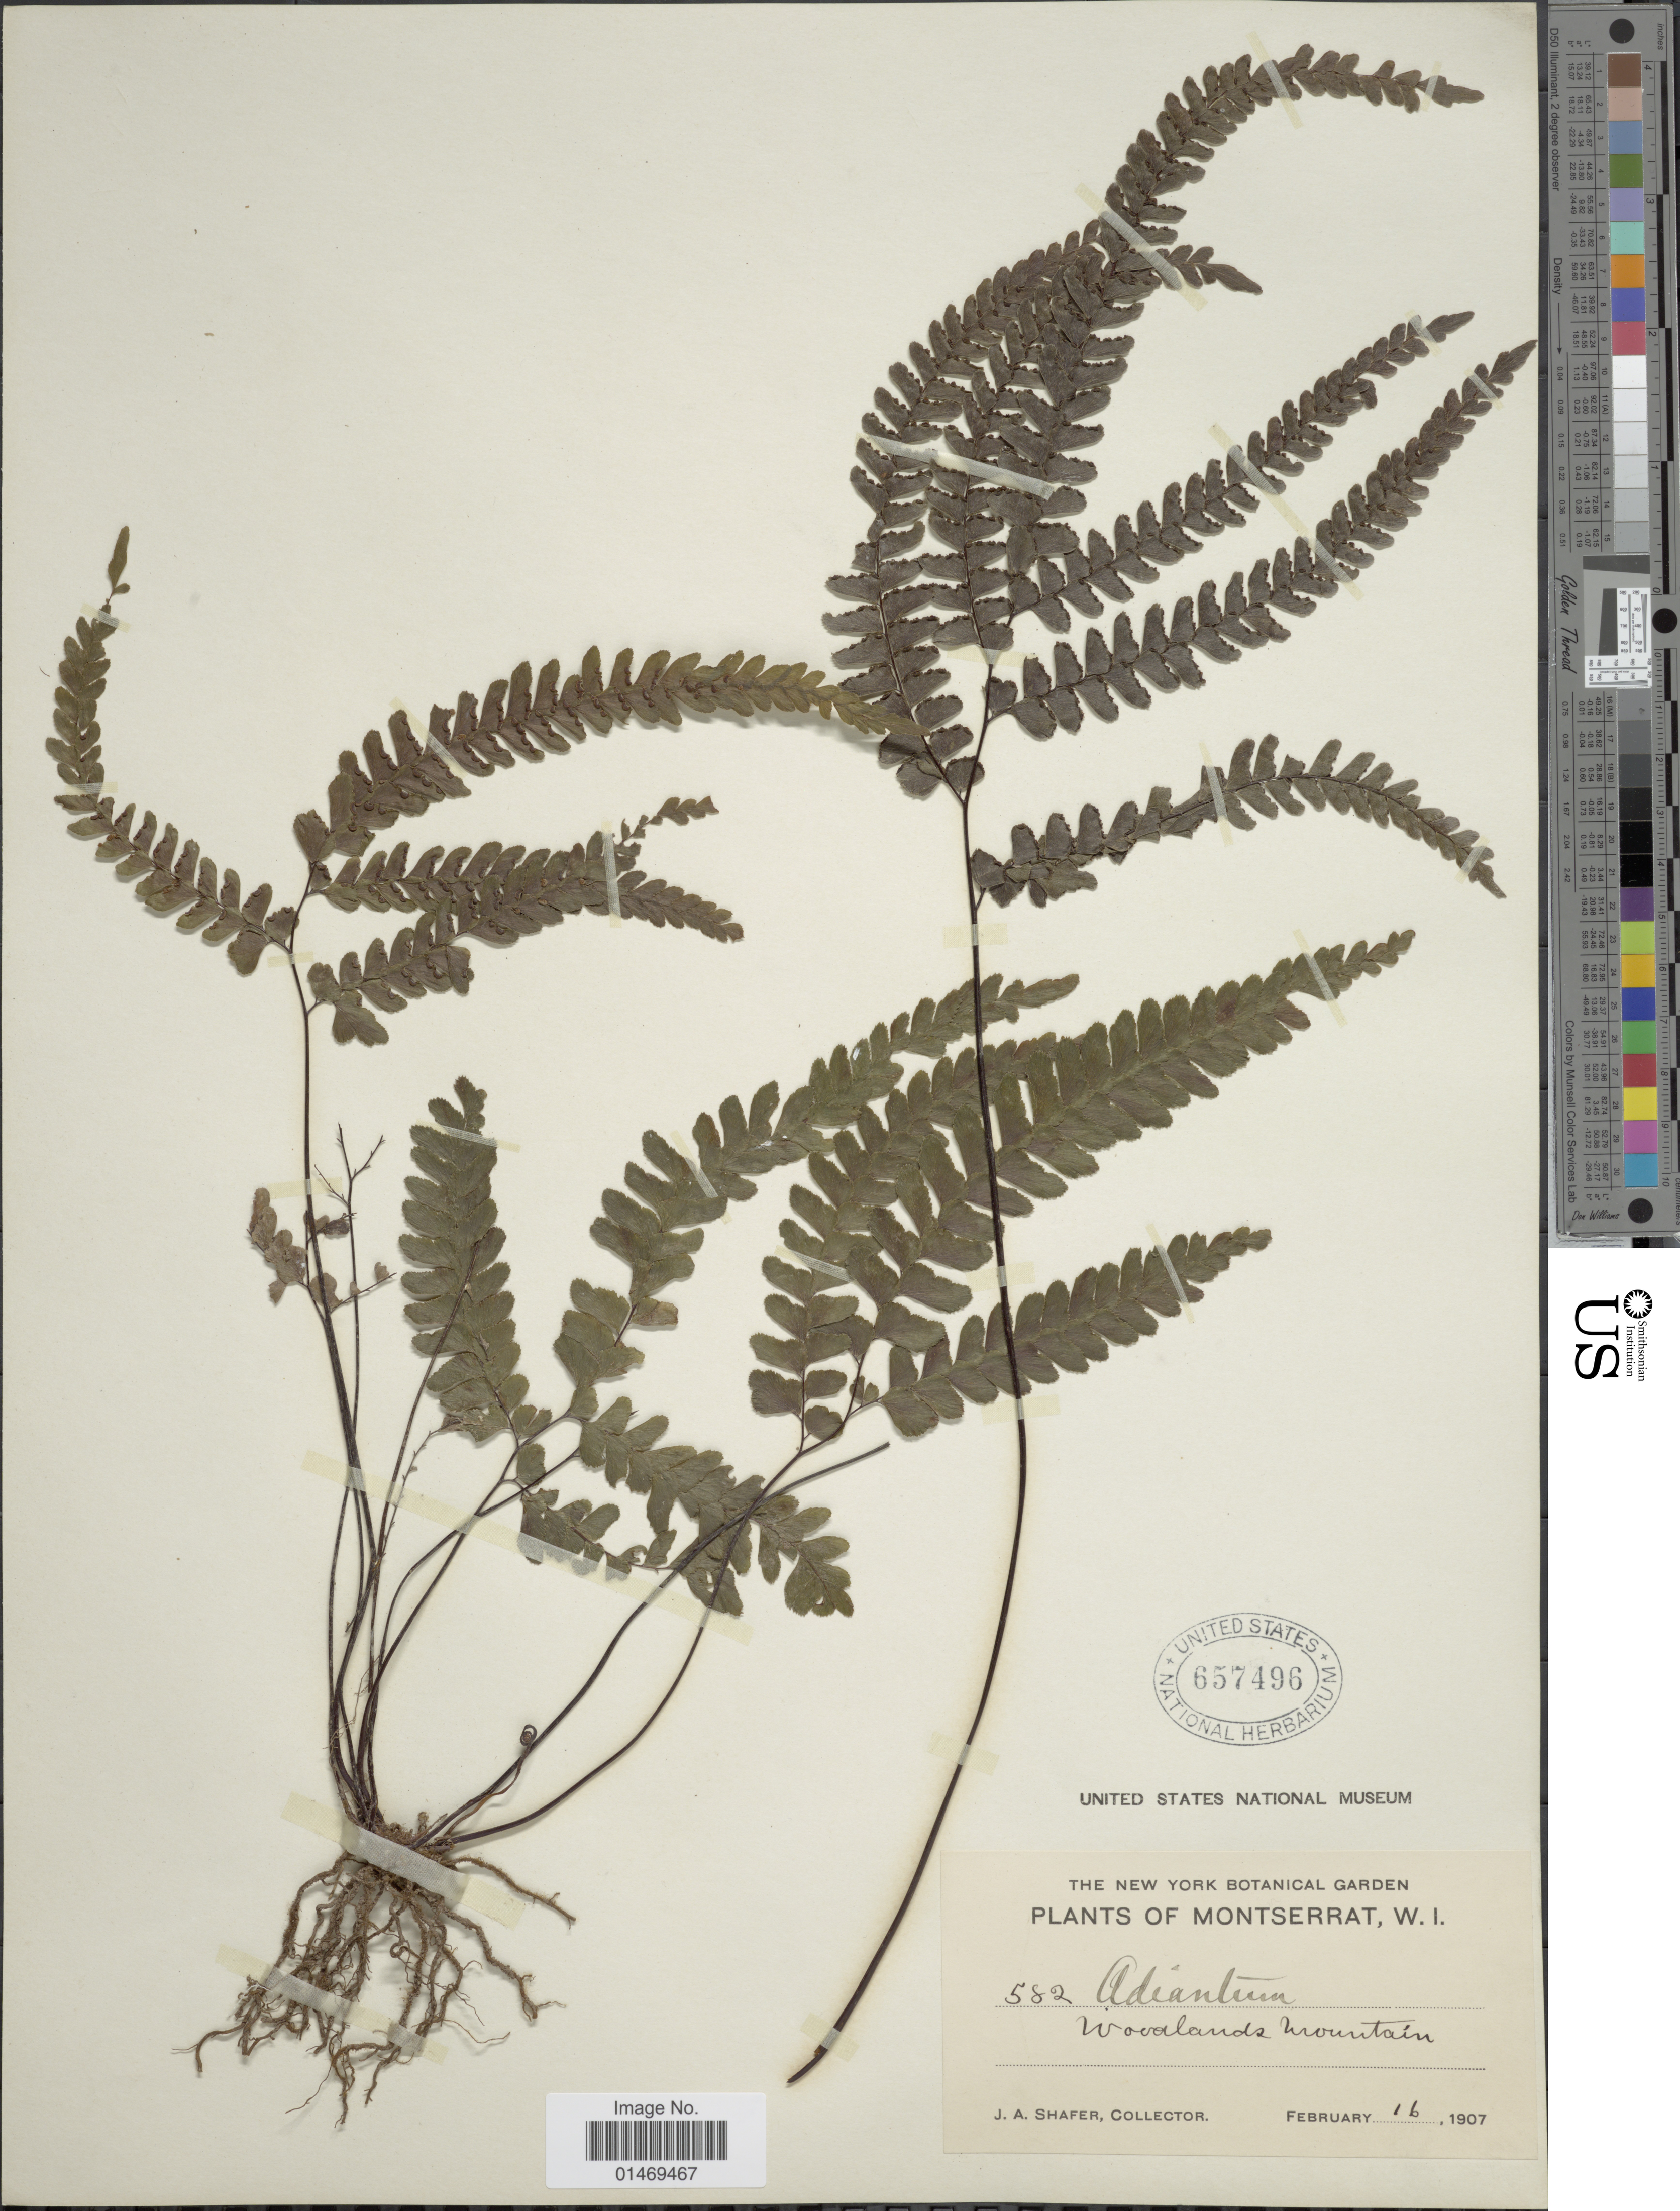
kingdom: Plantae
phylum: Tracheophyta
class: Polypodiopsida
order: Polypodiales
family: Pteridaceae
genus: Adiantum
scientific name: Adiantum pyramidale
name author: (L.) Willd.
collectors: J. A. Shafer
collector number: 582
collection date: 1907-02-16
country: Montserrat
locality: Woodslands Mountain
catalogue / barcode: US 657496